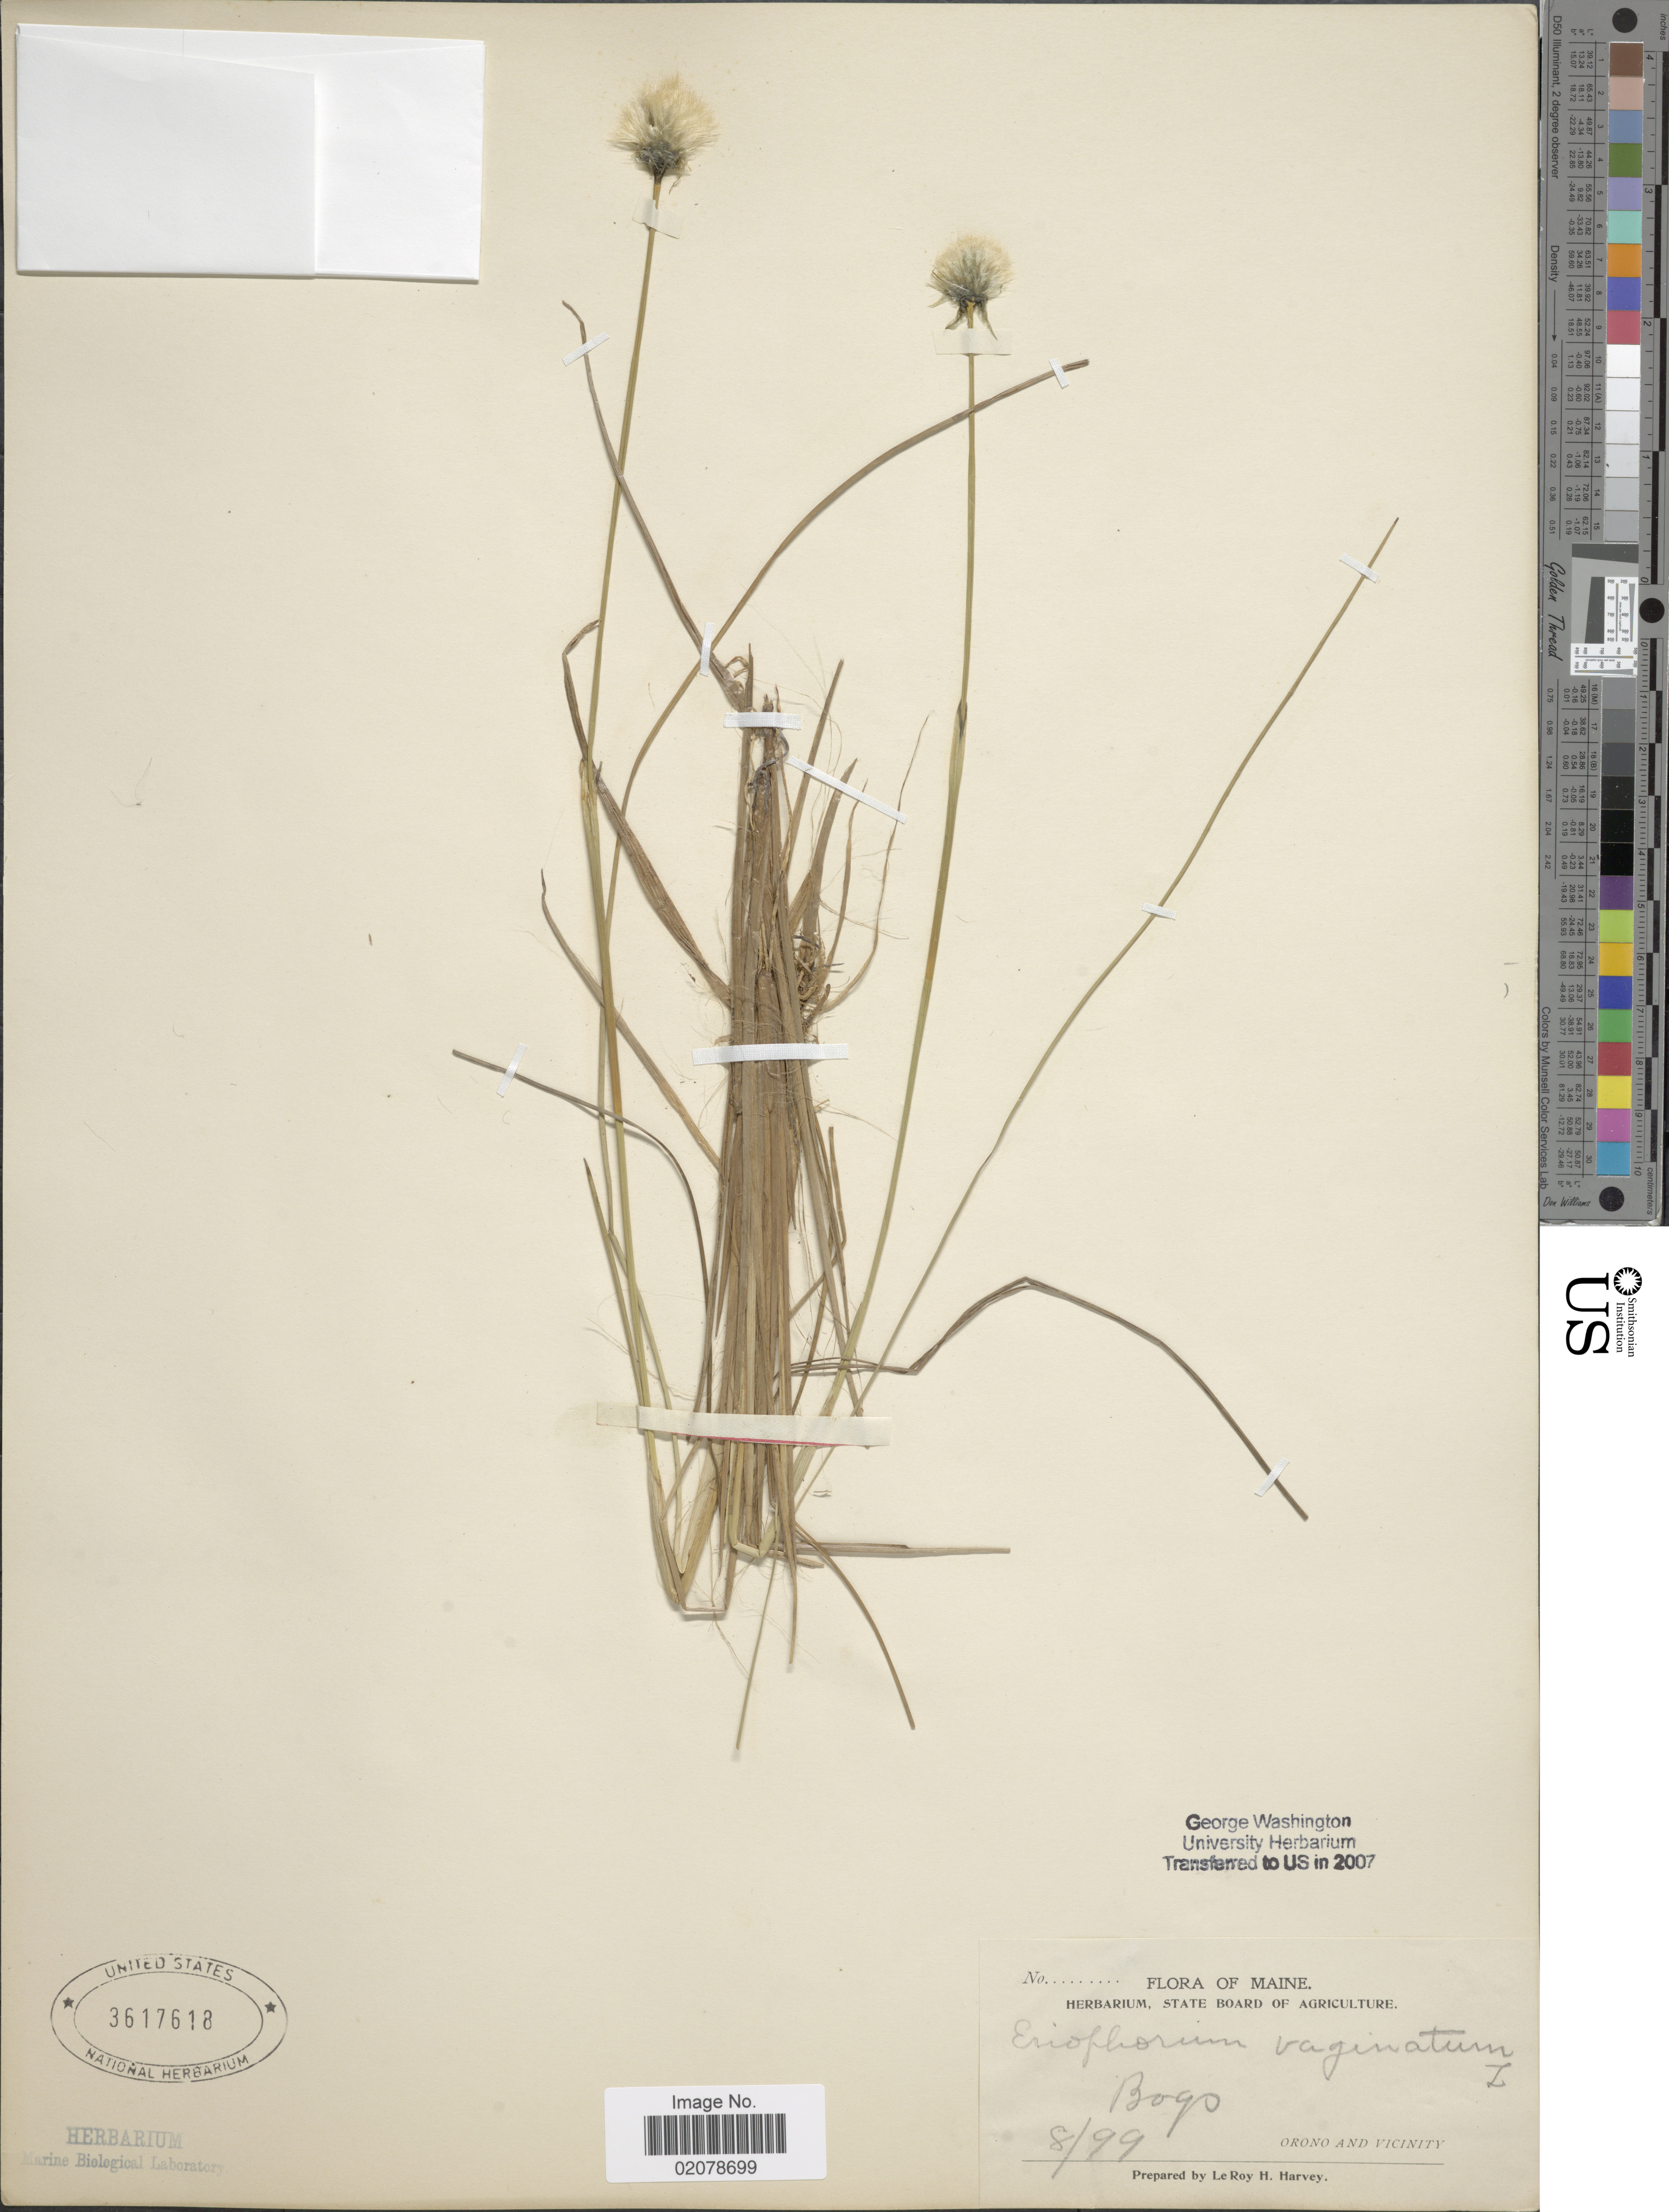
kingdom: Plantae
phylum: Tracheophyta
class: Liliopsida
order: Poales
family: Cyperaceae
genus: Eriophorum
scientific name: Eriophorum vaginatum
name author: L.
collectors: L. H. Harvey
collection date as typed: Transcribed d/m/y: /8/99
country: United States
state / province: Maine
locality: Orono and vicinity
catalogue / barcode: US 3617618